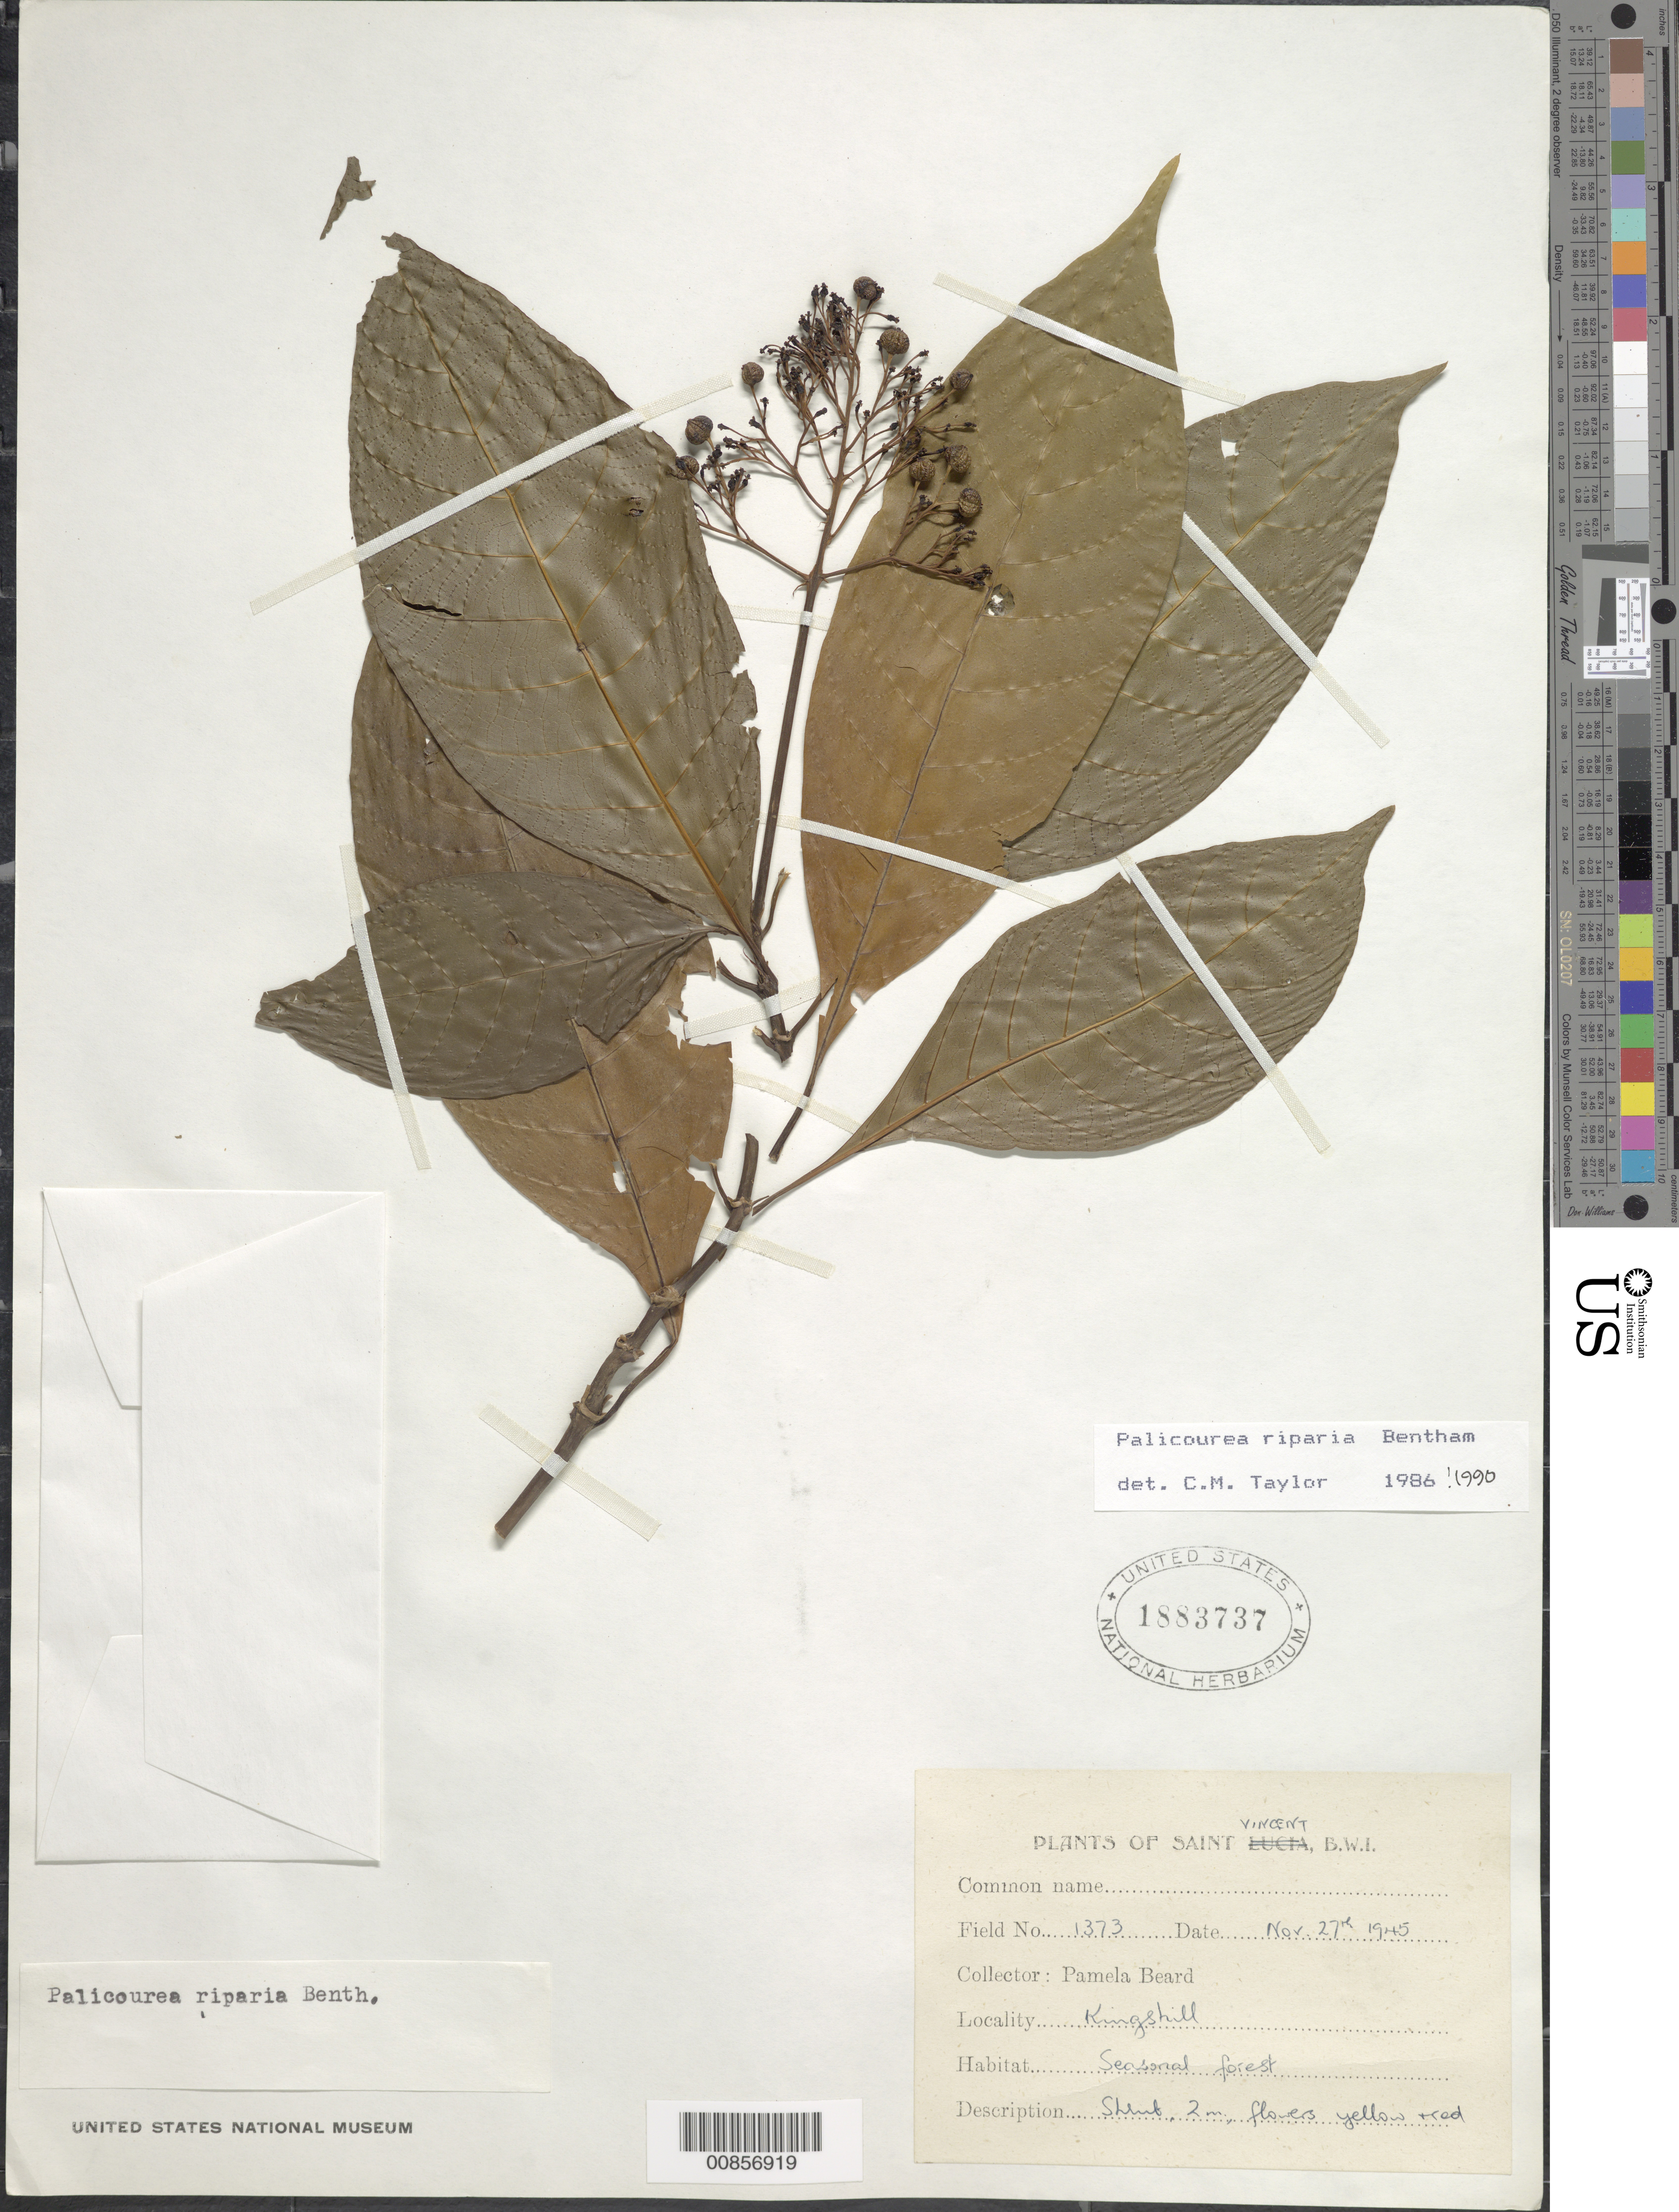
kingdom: Plantae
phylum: Tracheophyta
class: Magnoliopsida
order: Gentianales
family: Rubiaceae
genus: Palicourea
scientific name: Palicourea croceoides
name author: Desv. ex Ham.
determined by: Taylor, Charlotte M.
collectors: P. Beard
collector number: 1373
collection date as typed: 27 Nov 1945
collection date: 1945-11-27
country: St. Vincent - Grenadines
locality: Kingshill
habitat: Seasonal forest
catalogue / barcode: US 1883737